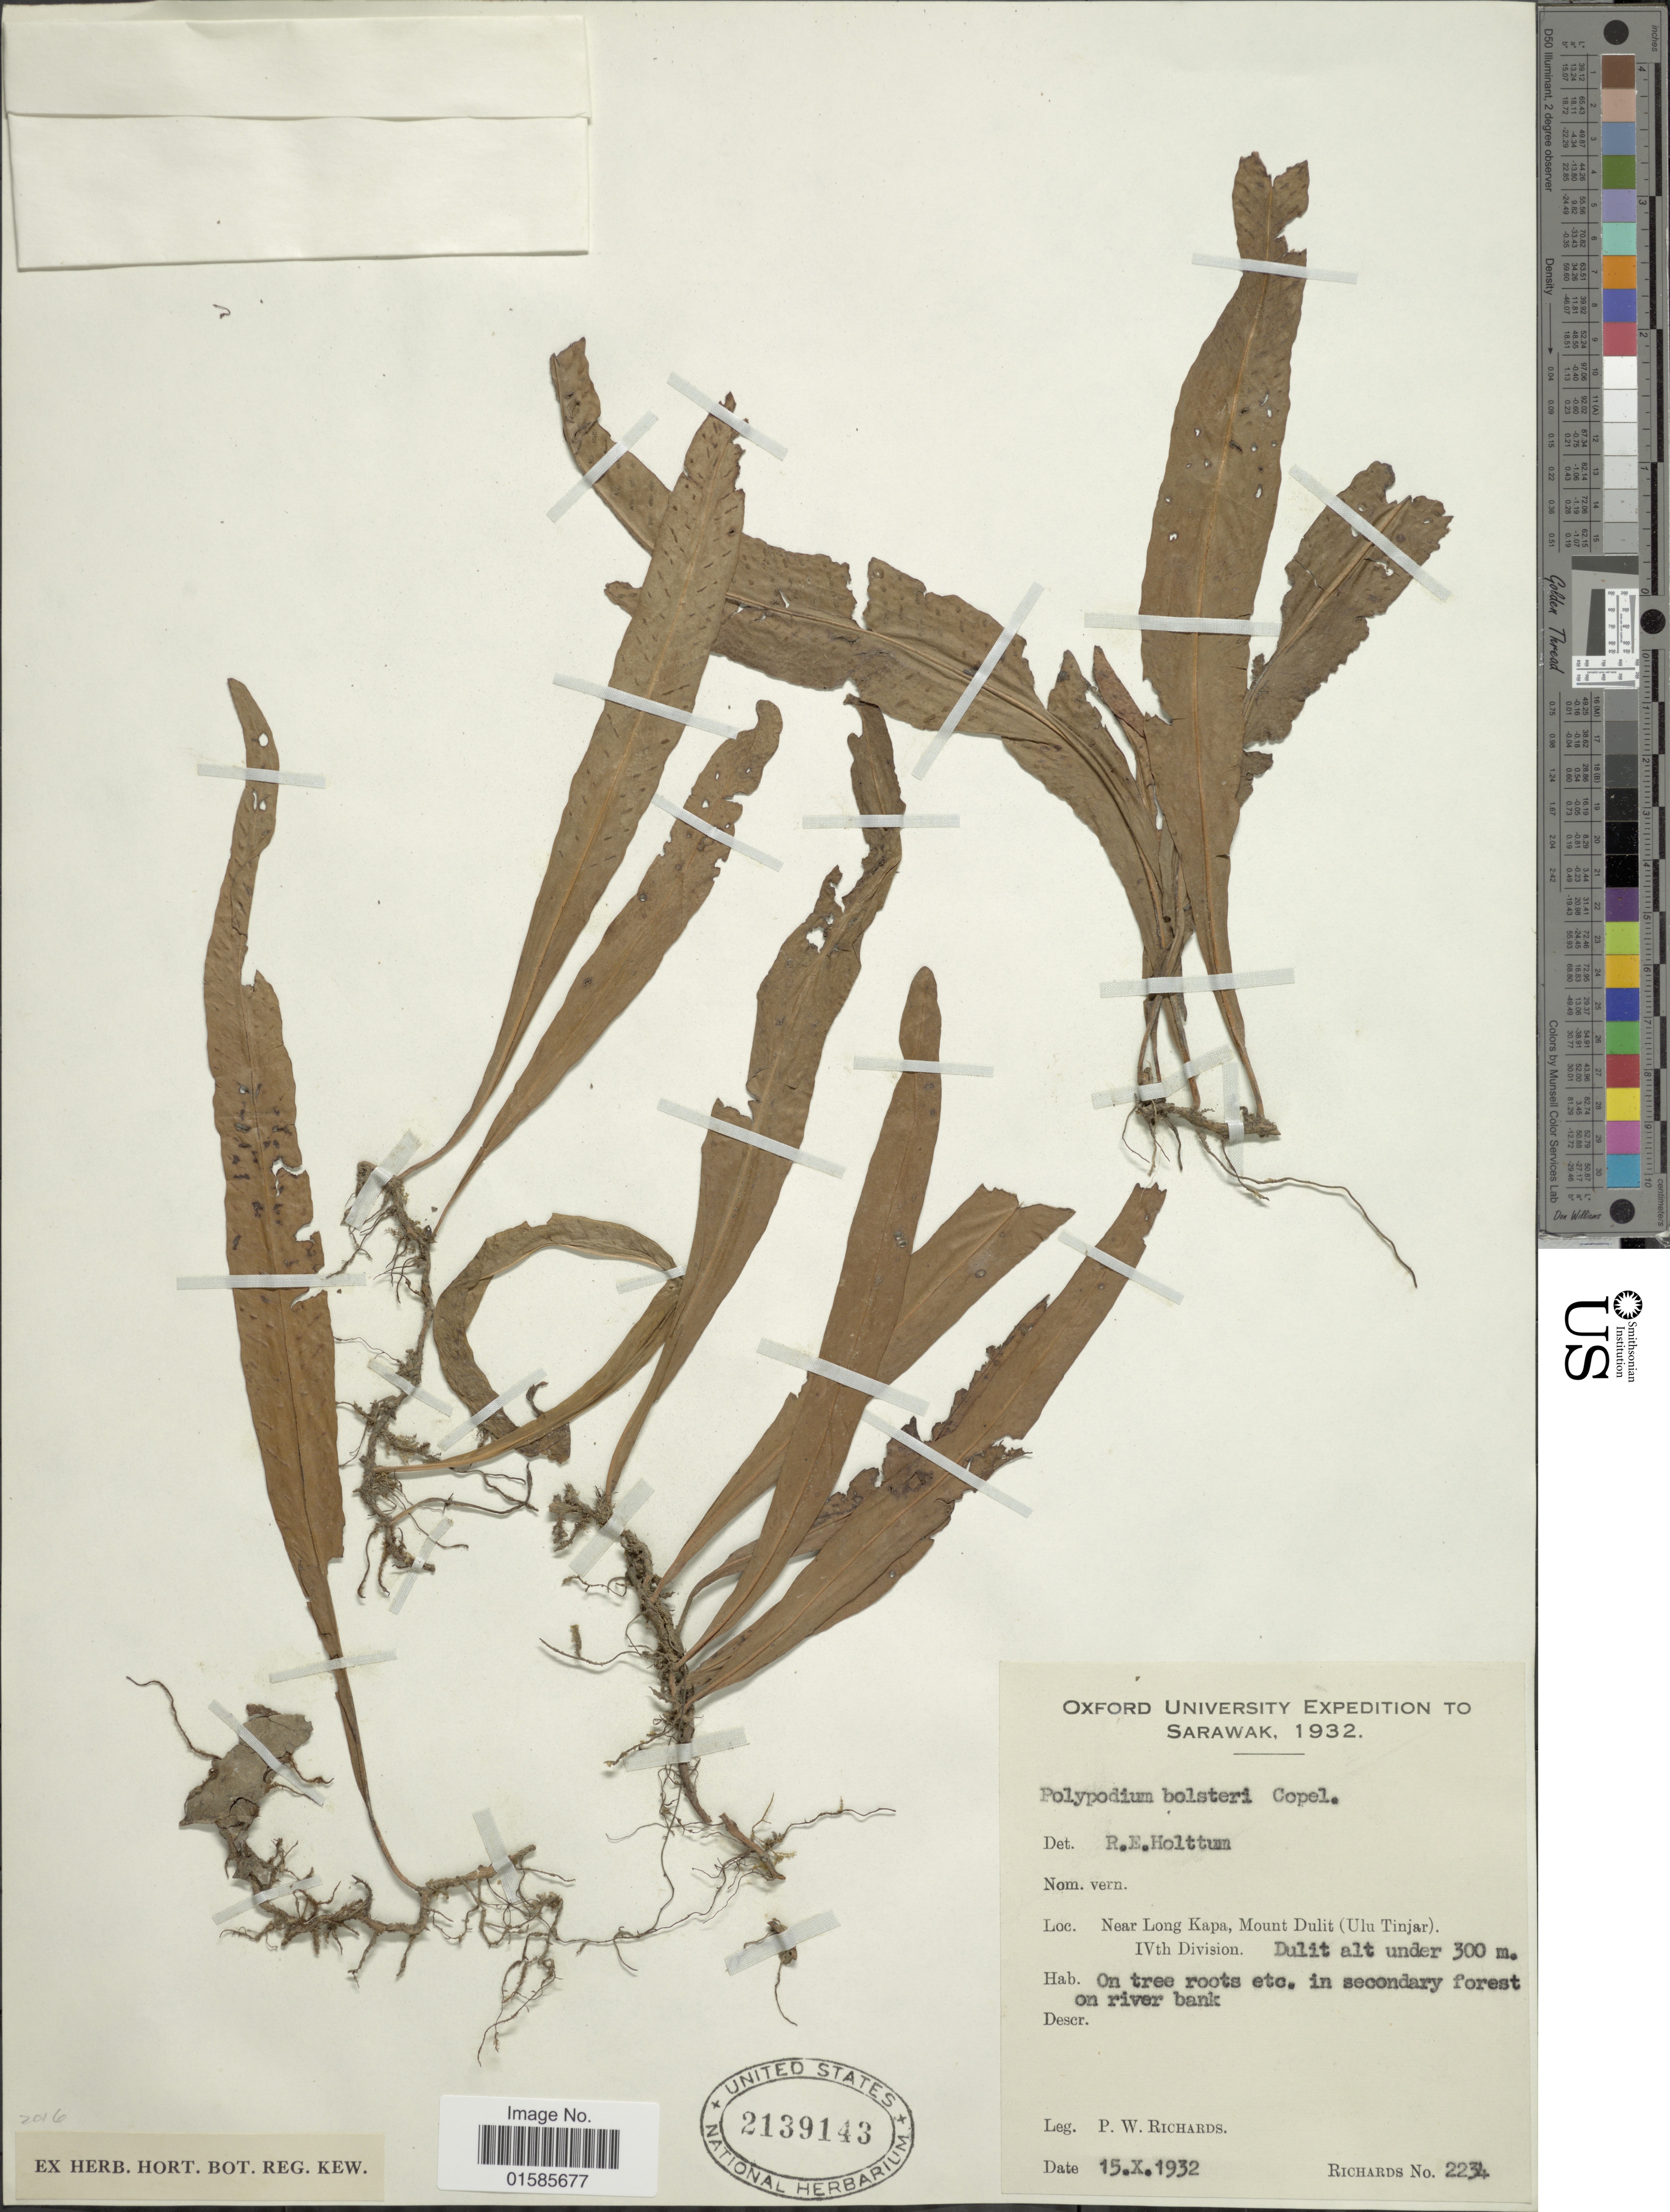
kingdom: Plantae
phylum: Tracheophyta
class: Polypodiopsida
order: Polypodiales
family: Polypodiaceae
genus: Leptochilus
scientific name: Leptochilus macrophyllus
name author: (Blume) Noot.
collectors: P. Richards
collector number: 2234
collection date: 1932-10-15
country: Malaysia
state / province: Sarawak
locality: Near Long Kapa, Mount Dulit (Ulu Tinjar) IVth Division Dulit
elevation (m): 300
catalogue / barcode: US 2139143